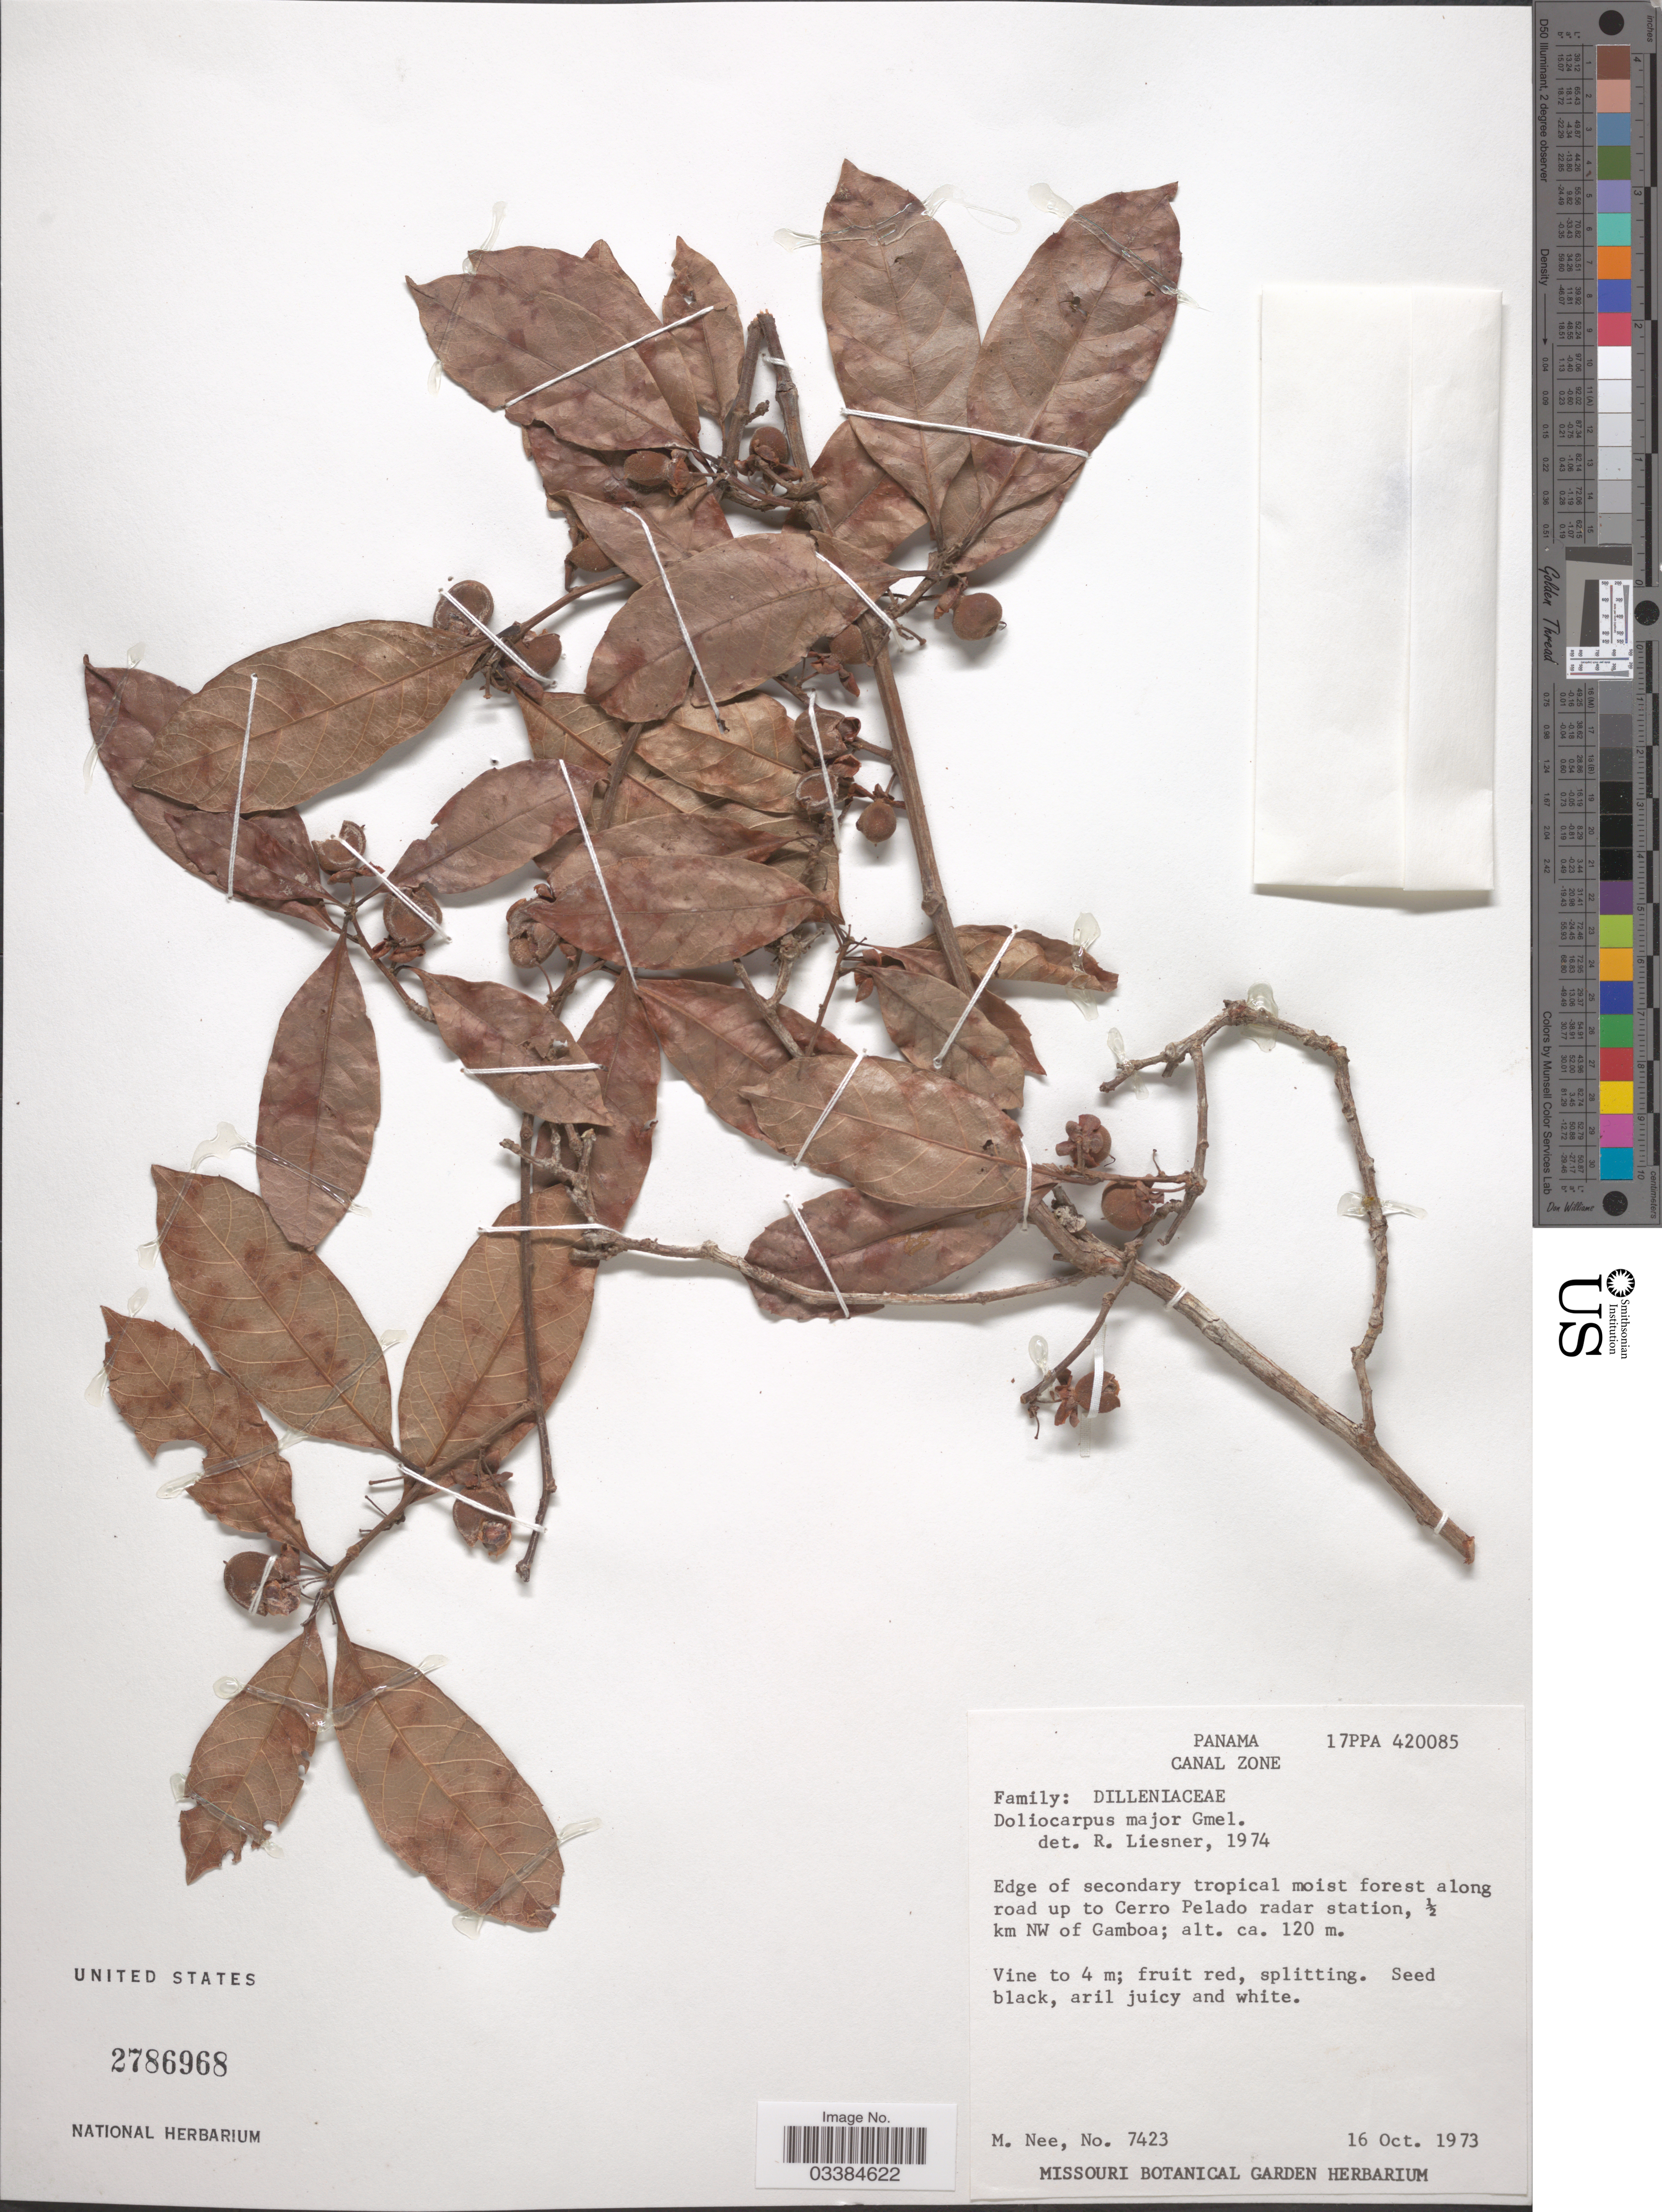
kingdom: Plantae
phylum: Tracheophyta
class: Magnoliopsida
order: Dilleniales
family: Dilleniaceae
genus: Doliocarpus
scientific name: Doliocarpus major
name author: J.F. Gmel.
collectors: M. Nee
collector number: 7423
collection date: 1973-10-16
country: Panama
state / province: Colón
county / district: Canal Zone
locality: Canal Zone. Edge of secondary tropical moist forest along road up to Cerro Pelado radar station, ½ km NW of Gamboa.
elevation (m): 120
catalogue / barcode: US 2786968